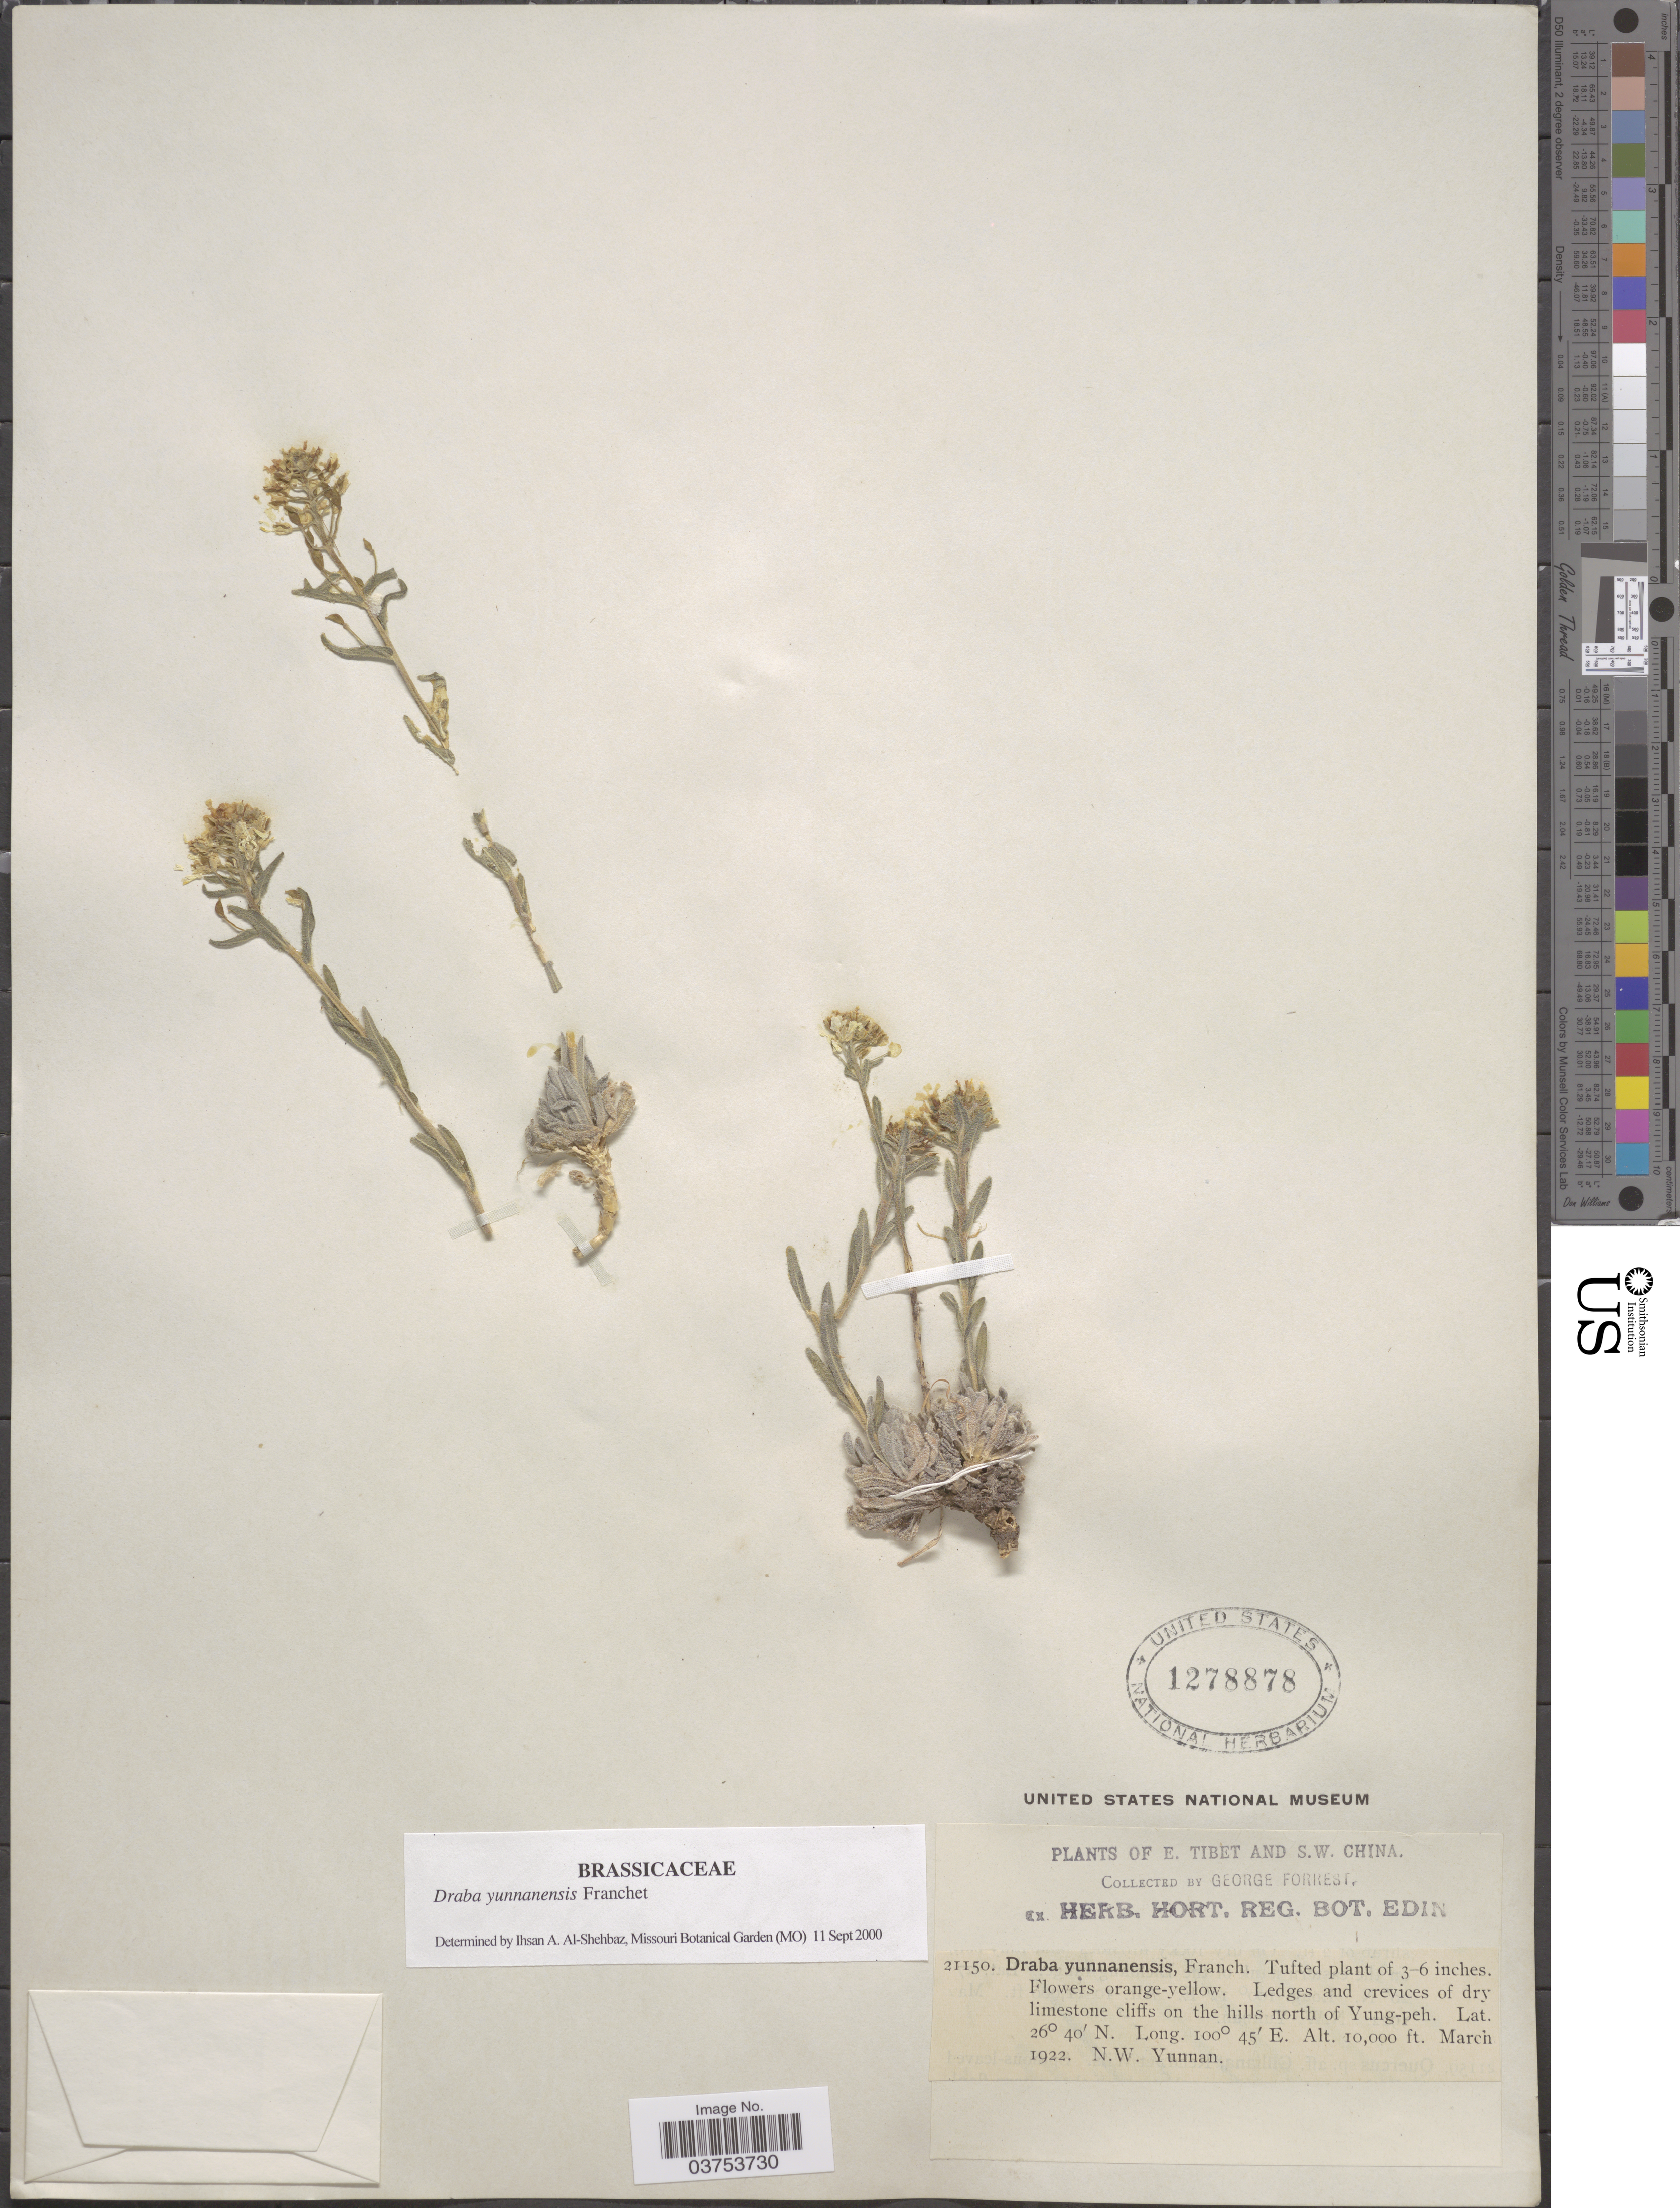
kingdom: Plantae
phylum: Tracheophyta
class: Magnoliopsida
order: Brassicales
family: Brassicaceae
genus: Draba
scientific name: Draba yunnanensis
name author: Franch.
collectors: G. Forrest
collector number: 21150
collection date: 1922-03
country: China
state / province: Yunnan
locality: E. Tibet and S.W. China. Ledges and crevices of dry limestone cliffs on the hills north of Yung-peh. N.W. Yunnan.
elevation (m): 3048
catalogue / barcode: US 1278878